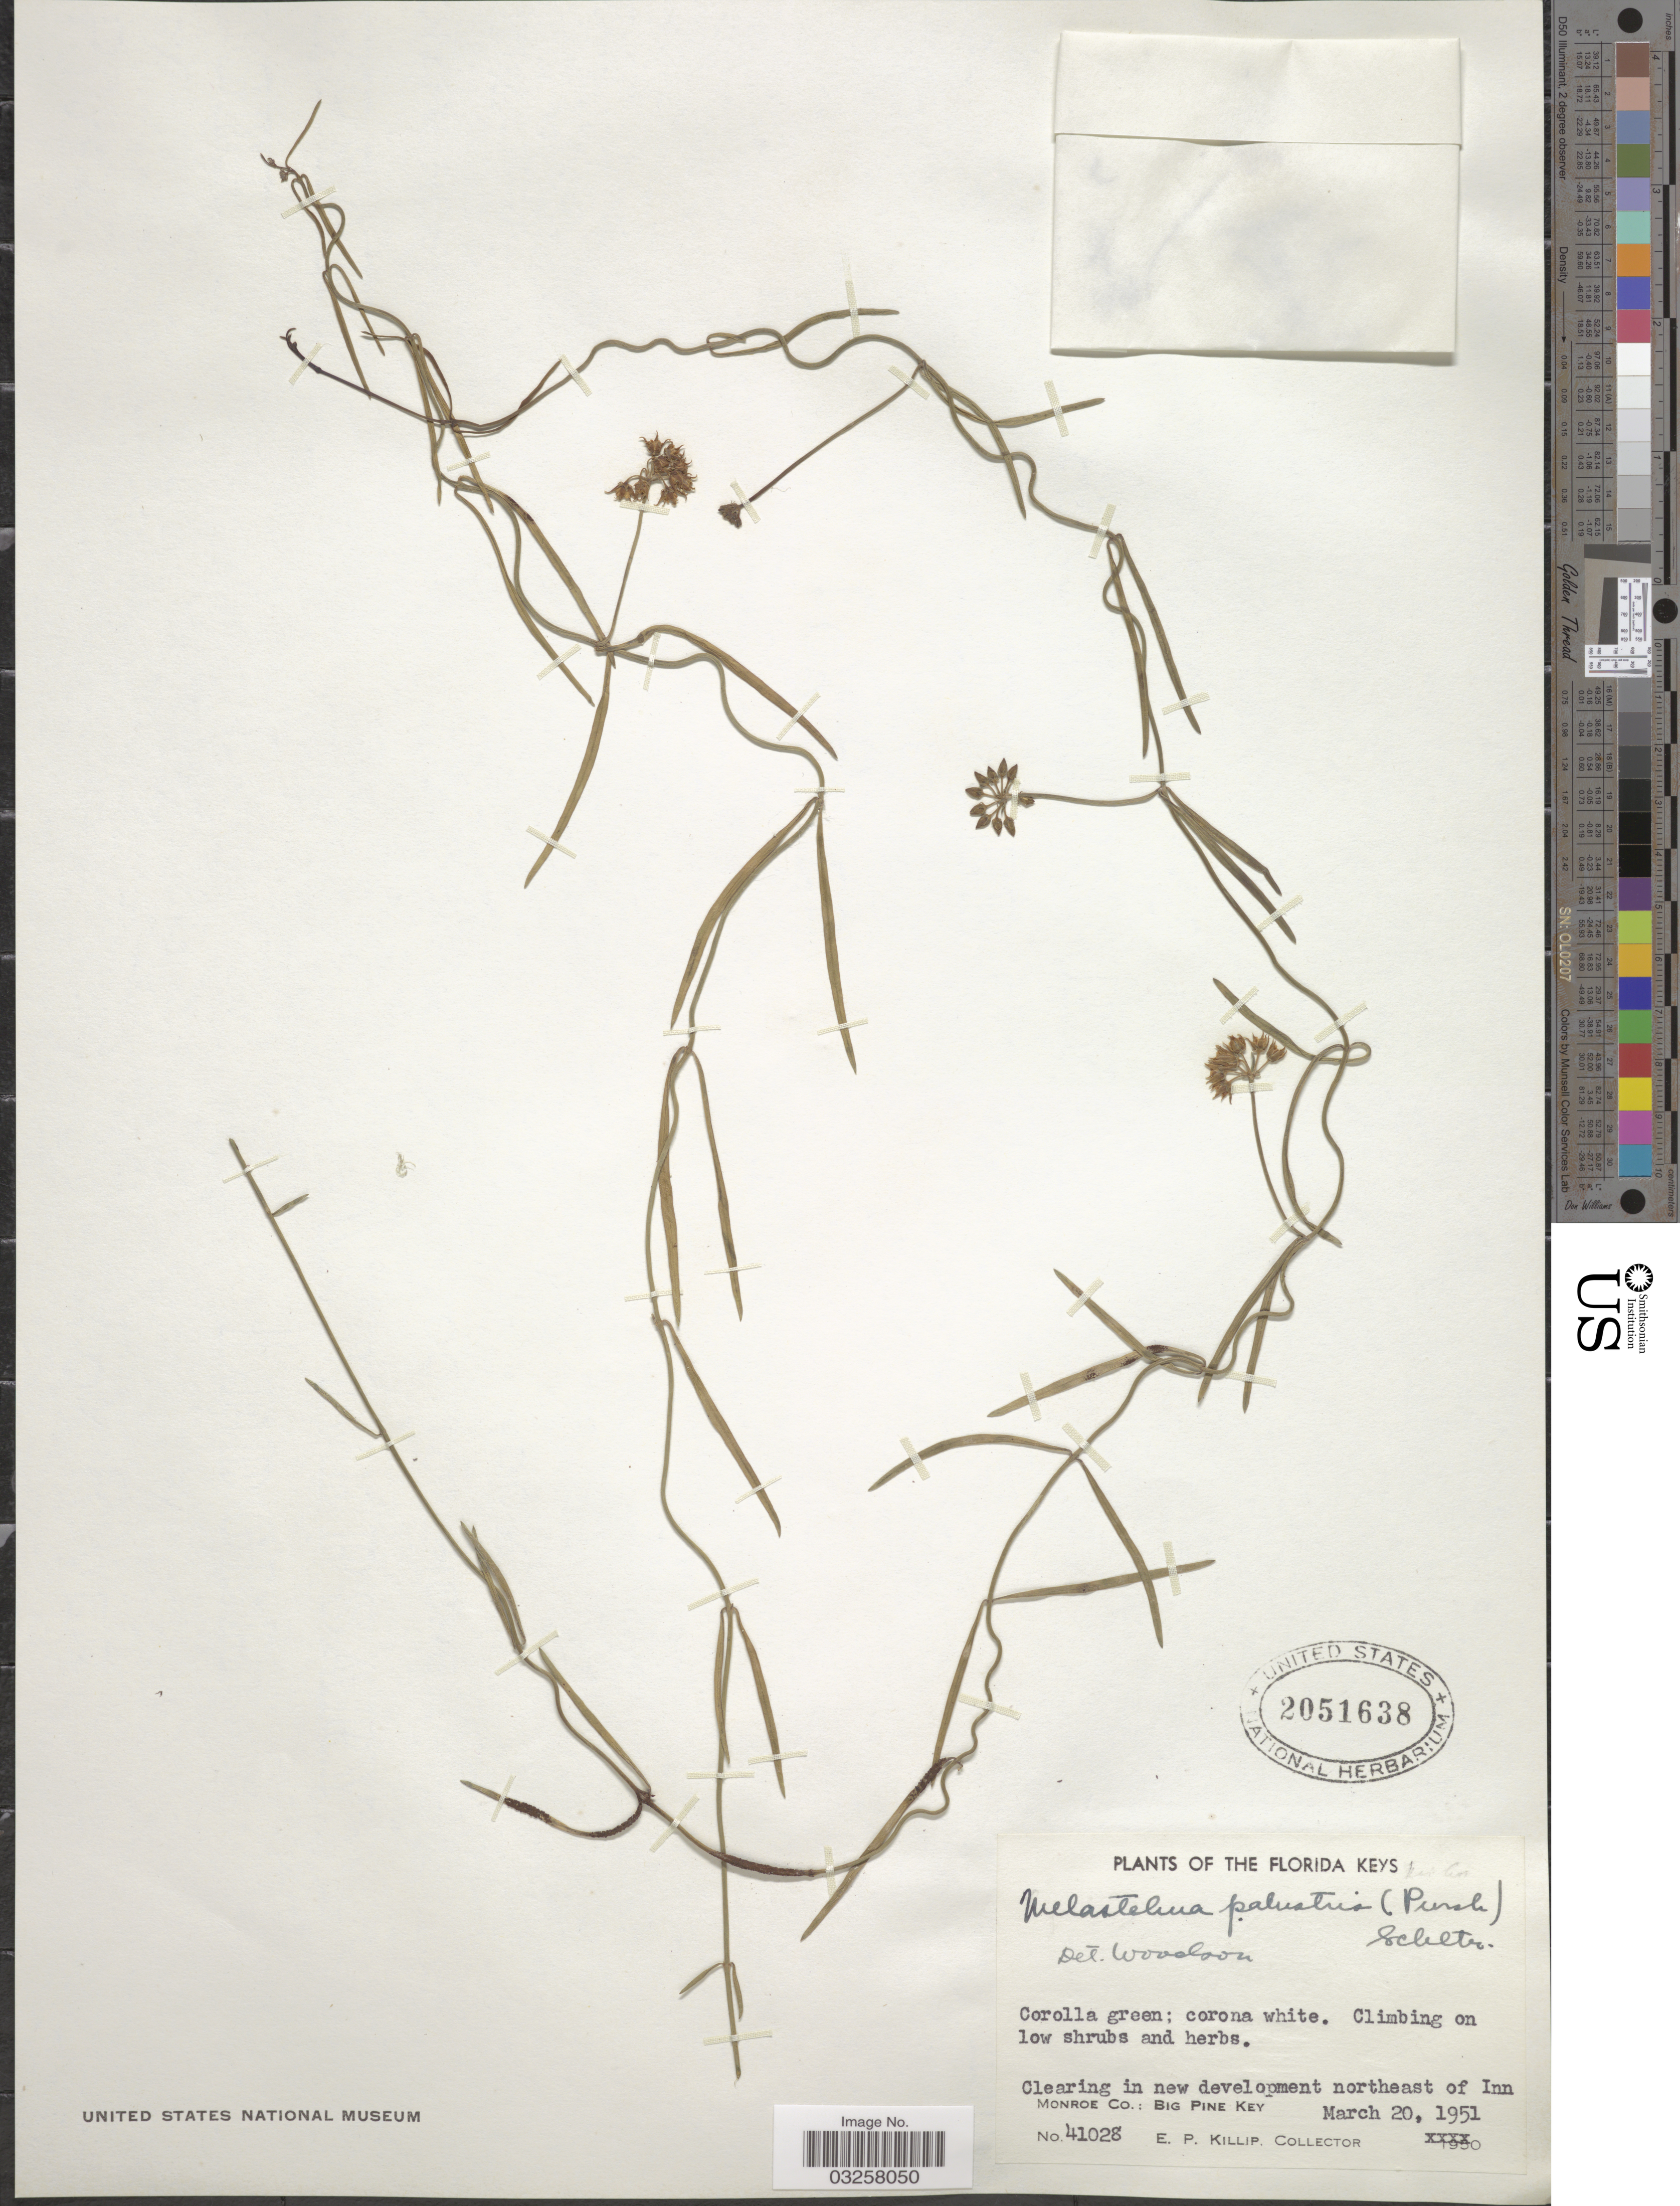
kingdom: Plantae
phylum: Tracheophyta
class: Magnoliopsida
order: Gentianales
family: Apocynaceae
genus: Metastelma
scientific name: Metastelma palustre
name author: (Pursh) Schltr.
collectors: E. P. Killip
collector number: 41028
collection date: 1951-03-20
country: United States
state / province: Florida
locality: The Florida Keys. Clearing in new development northeast of Inn. Monroe Co.: Big Pine Key.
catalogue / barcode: US 2051638